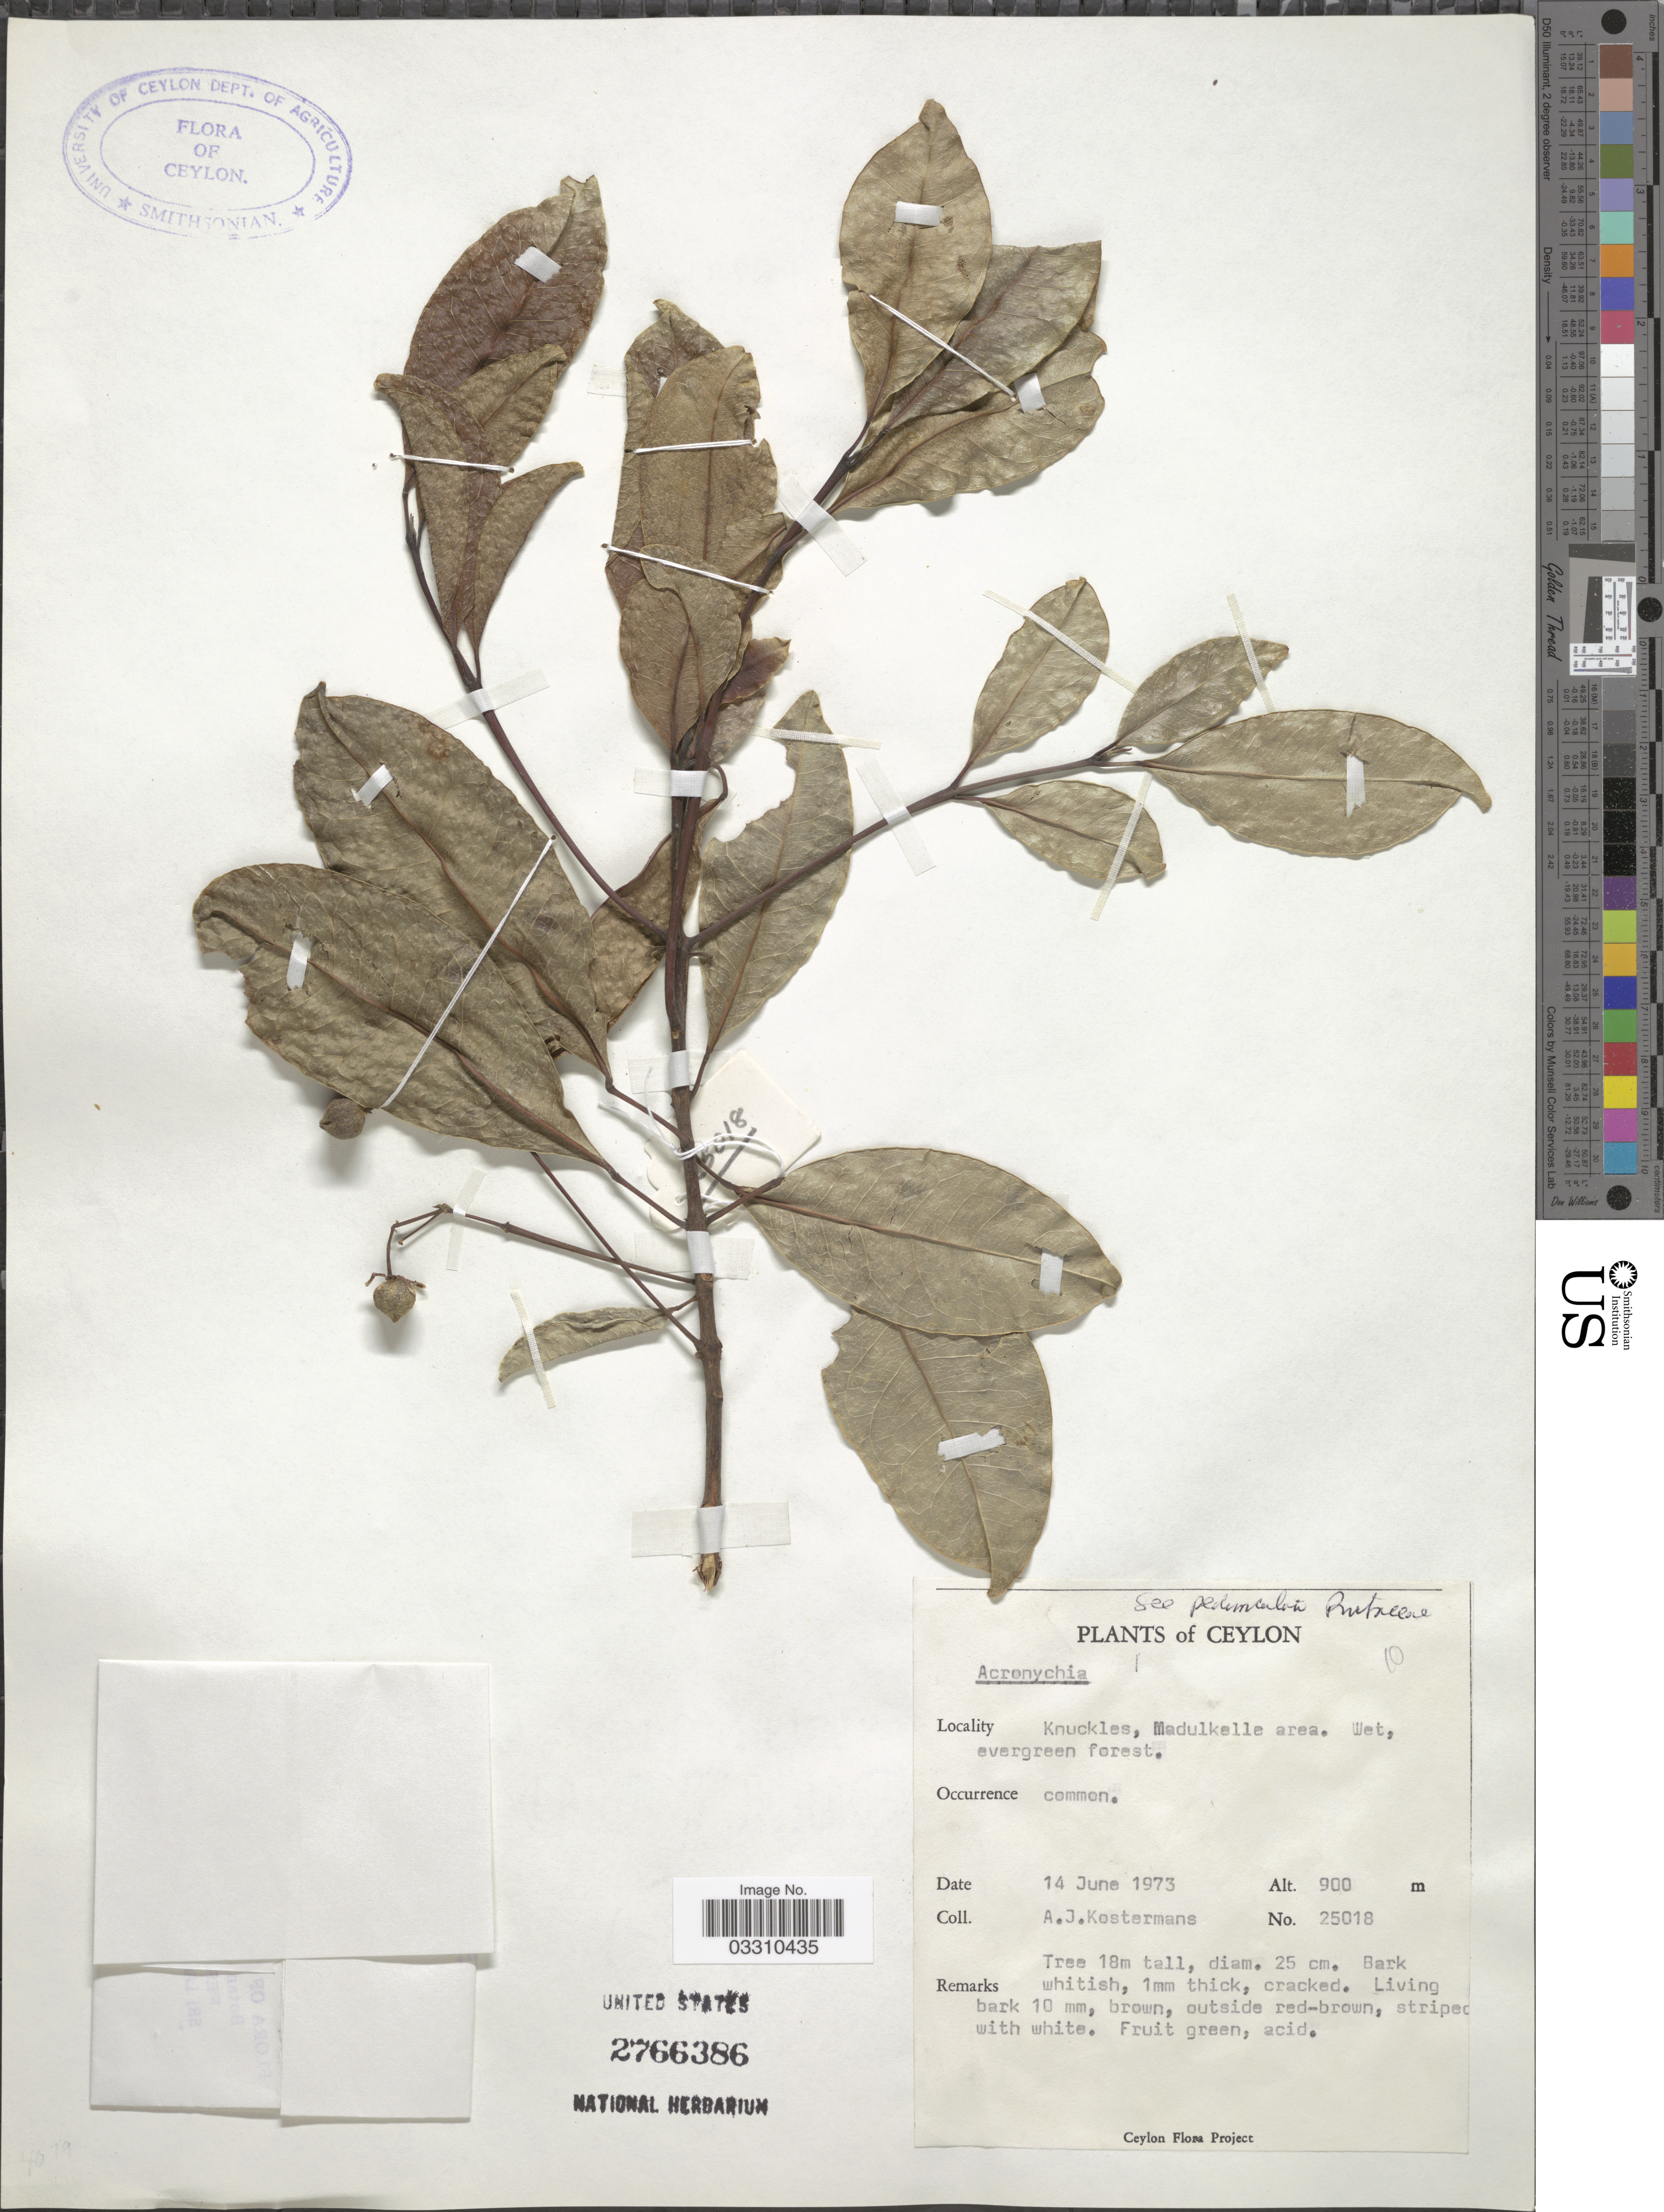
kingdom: Plantae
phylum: Tracheophyta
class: Magnoliopsida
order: Sapindales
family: Rutaceae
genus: Acronychia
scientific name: Acronychia pedunculata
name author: (L.) Miq.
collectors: A. J. G. Kostermans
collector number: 25018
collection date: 1973-06-14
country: Sri Lanka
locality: Ceylon, Knuckles, Madulkelle area.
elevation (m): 900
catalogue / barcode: US 2766386